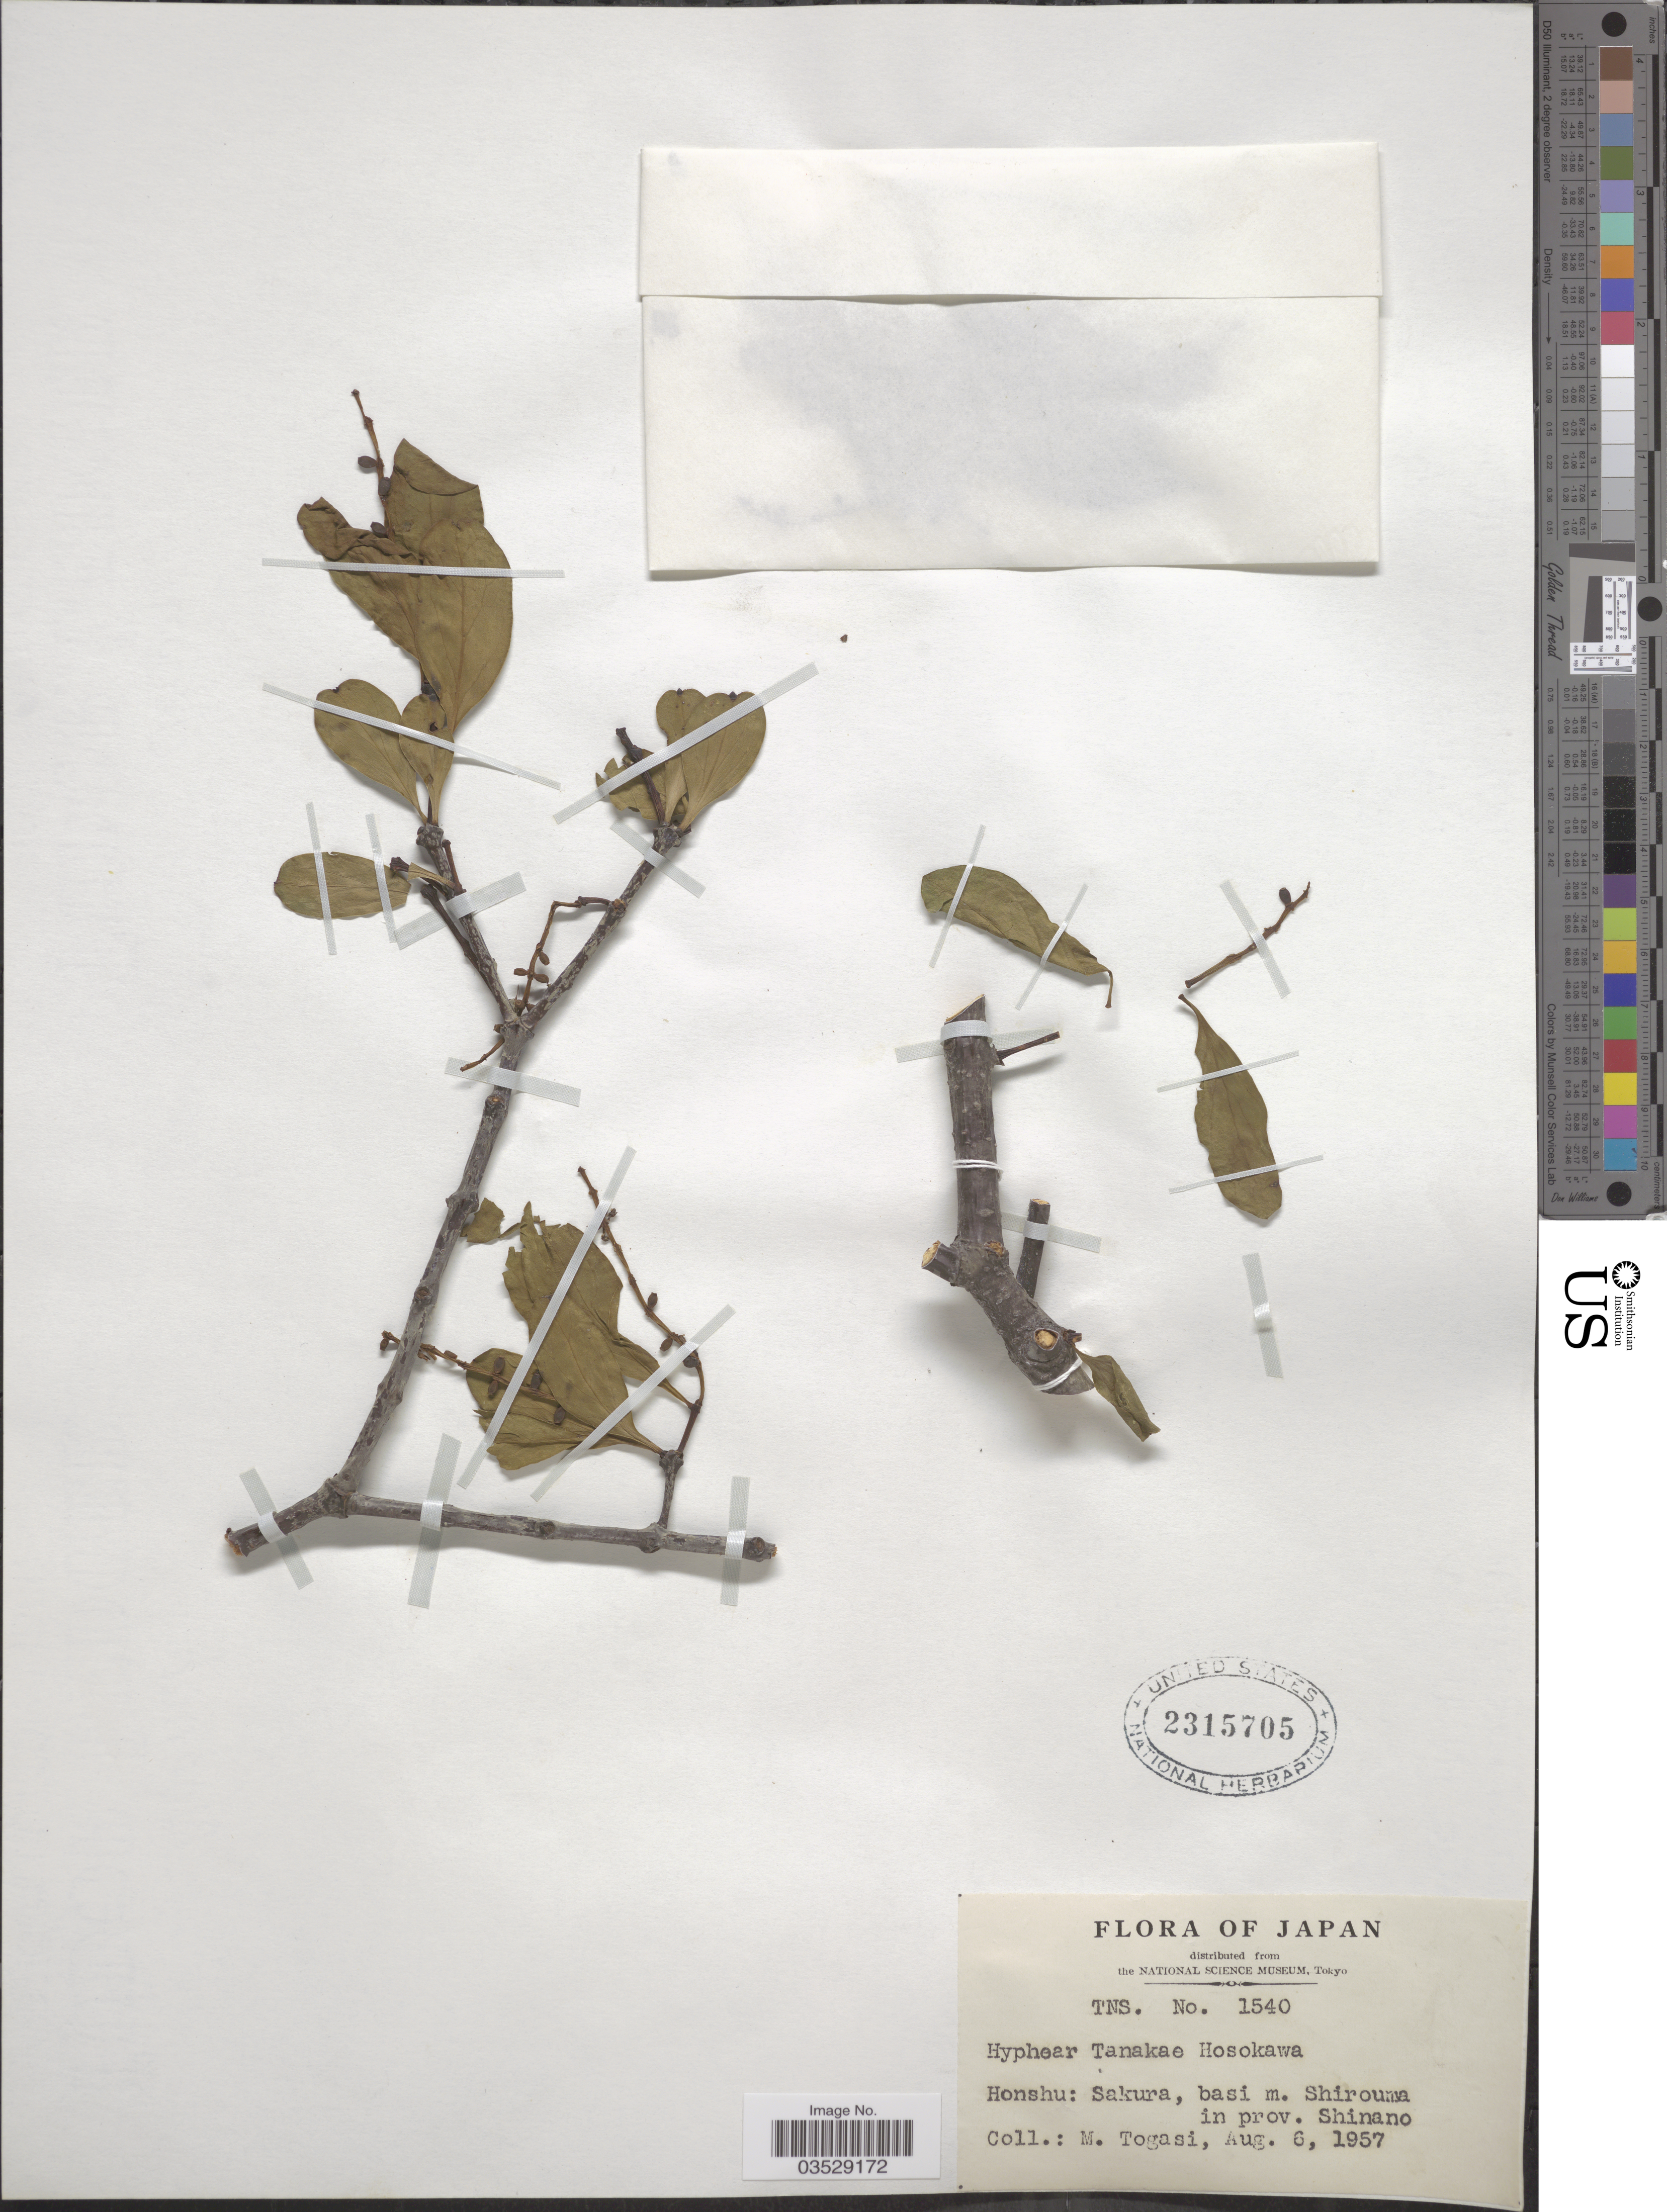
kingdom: Plantae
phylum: Tracheophyta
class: Magnoliopsida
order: Santalales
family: Loranthaceae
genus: Loranthus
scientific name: Loranthus tanakae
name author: Franch. & Sav.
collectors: M. Togasi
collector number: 1540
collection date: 1957-08-06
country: Japan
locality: Honshu: Sakura, basi m. Shirouma in prov. Shinano.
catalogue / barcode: US 2315705